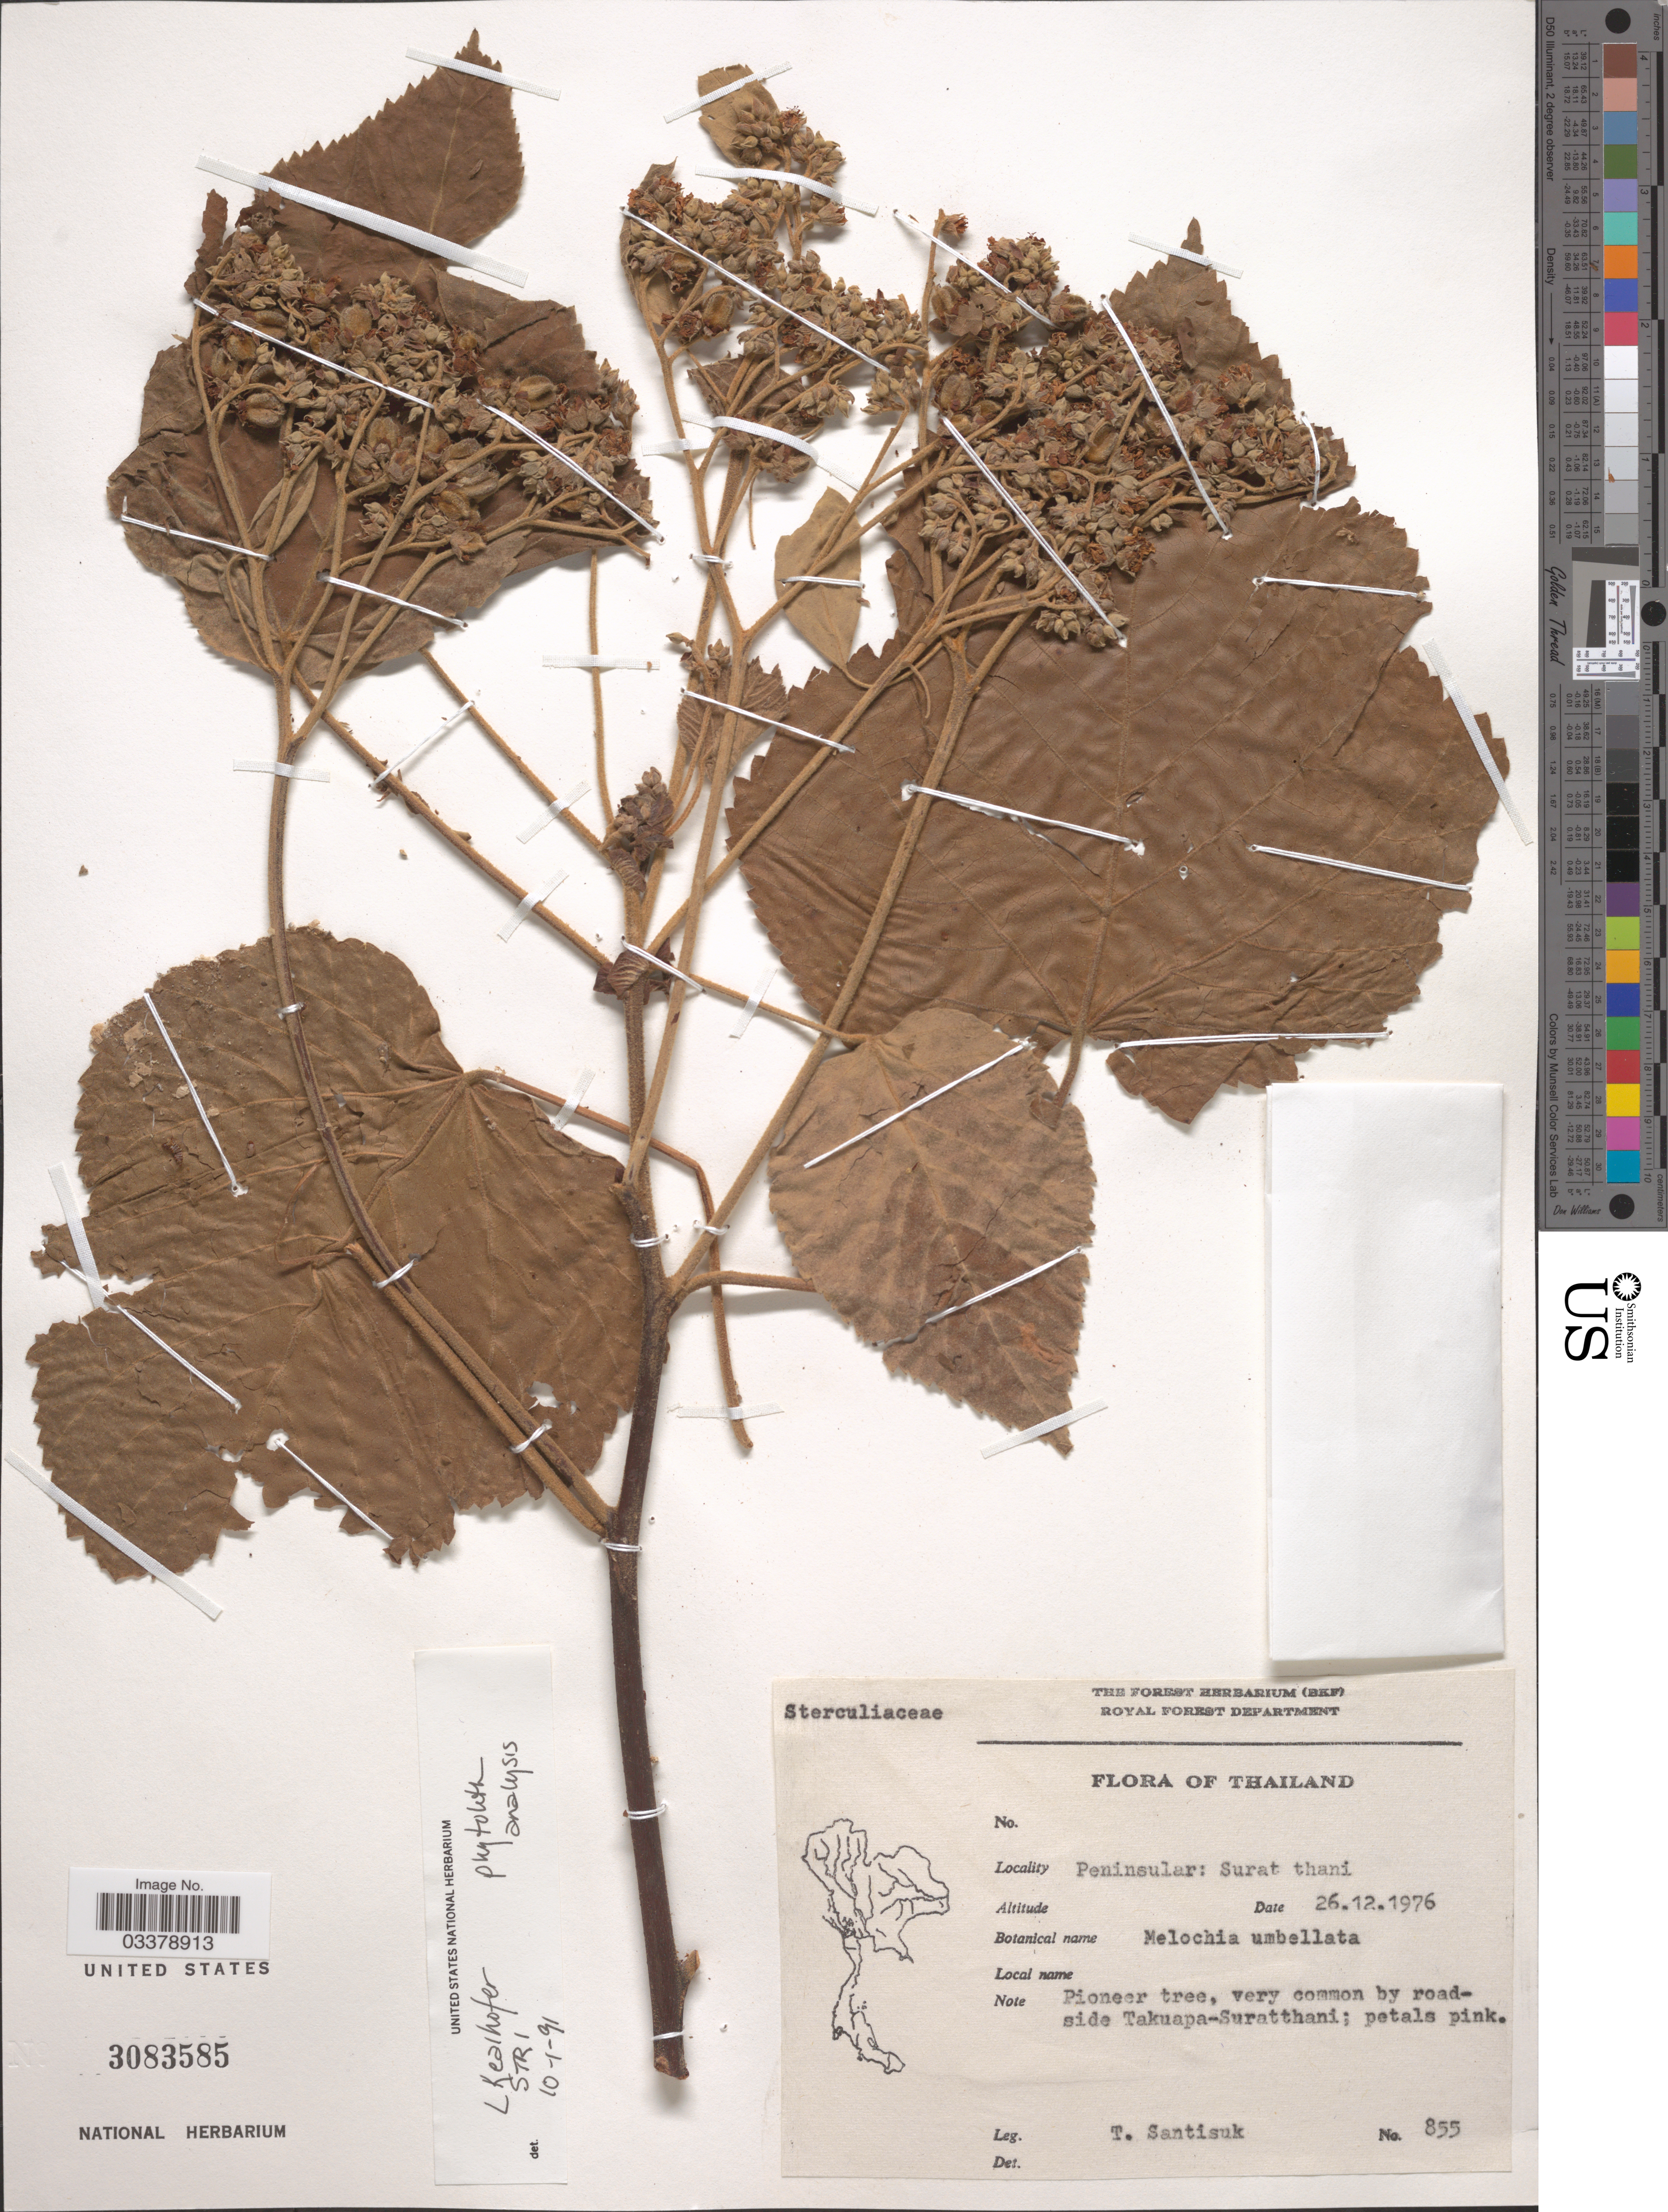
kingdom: Plantae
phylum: Tracheophyta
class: Magnoliopsida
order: Malvales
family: Malvaceae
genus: Melochia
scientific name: Melochia umbellata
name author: Stapf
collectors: T. Santisuk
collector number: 855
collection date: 1976-12-26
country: Thailand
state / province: Surat Thani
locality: Peninsular: Surat thani, very common by roadside Takuapa-Suratthani.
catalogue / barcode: US 3083585